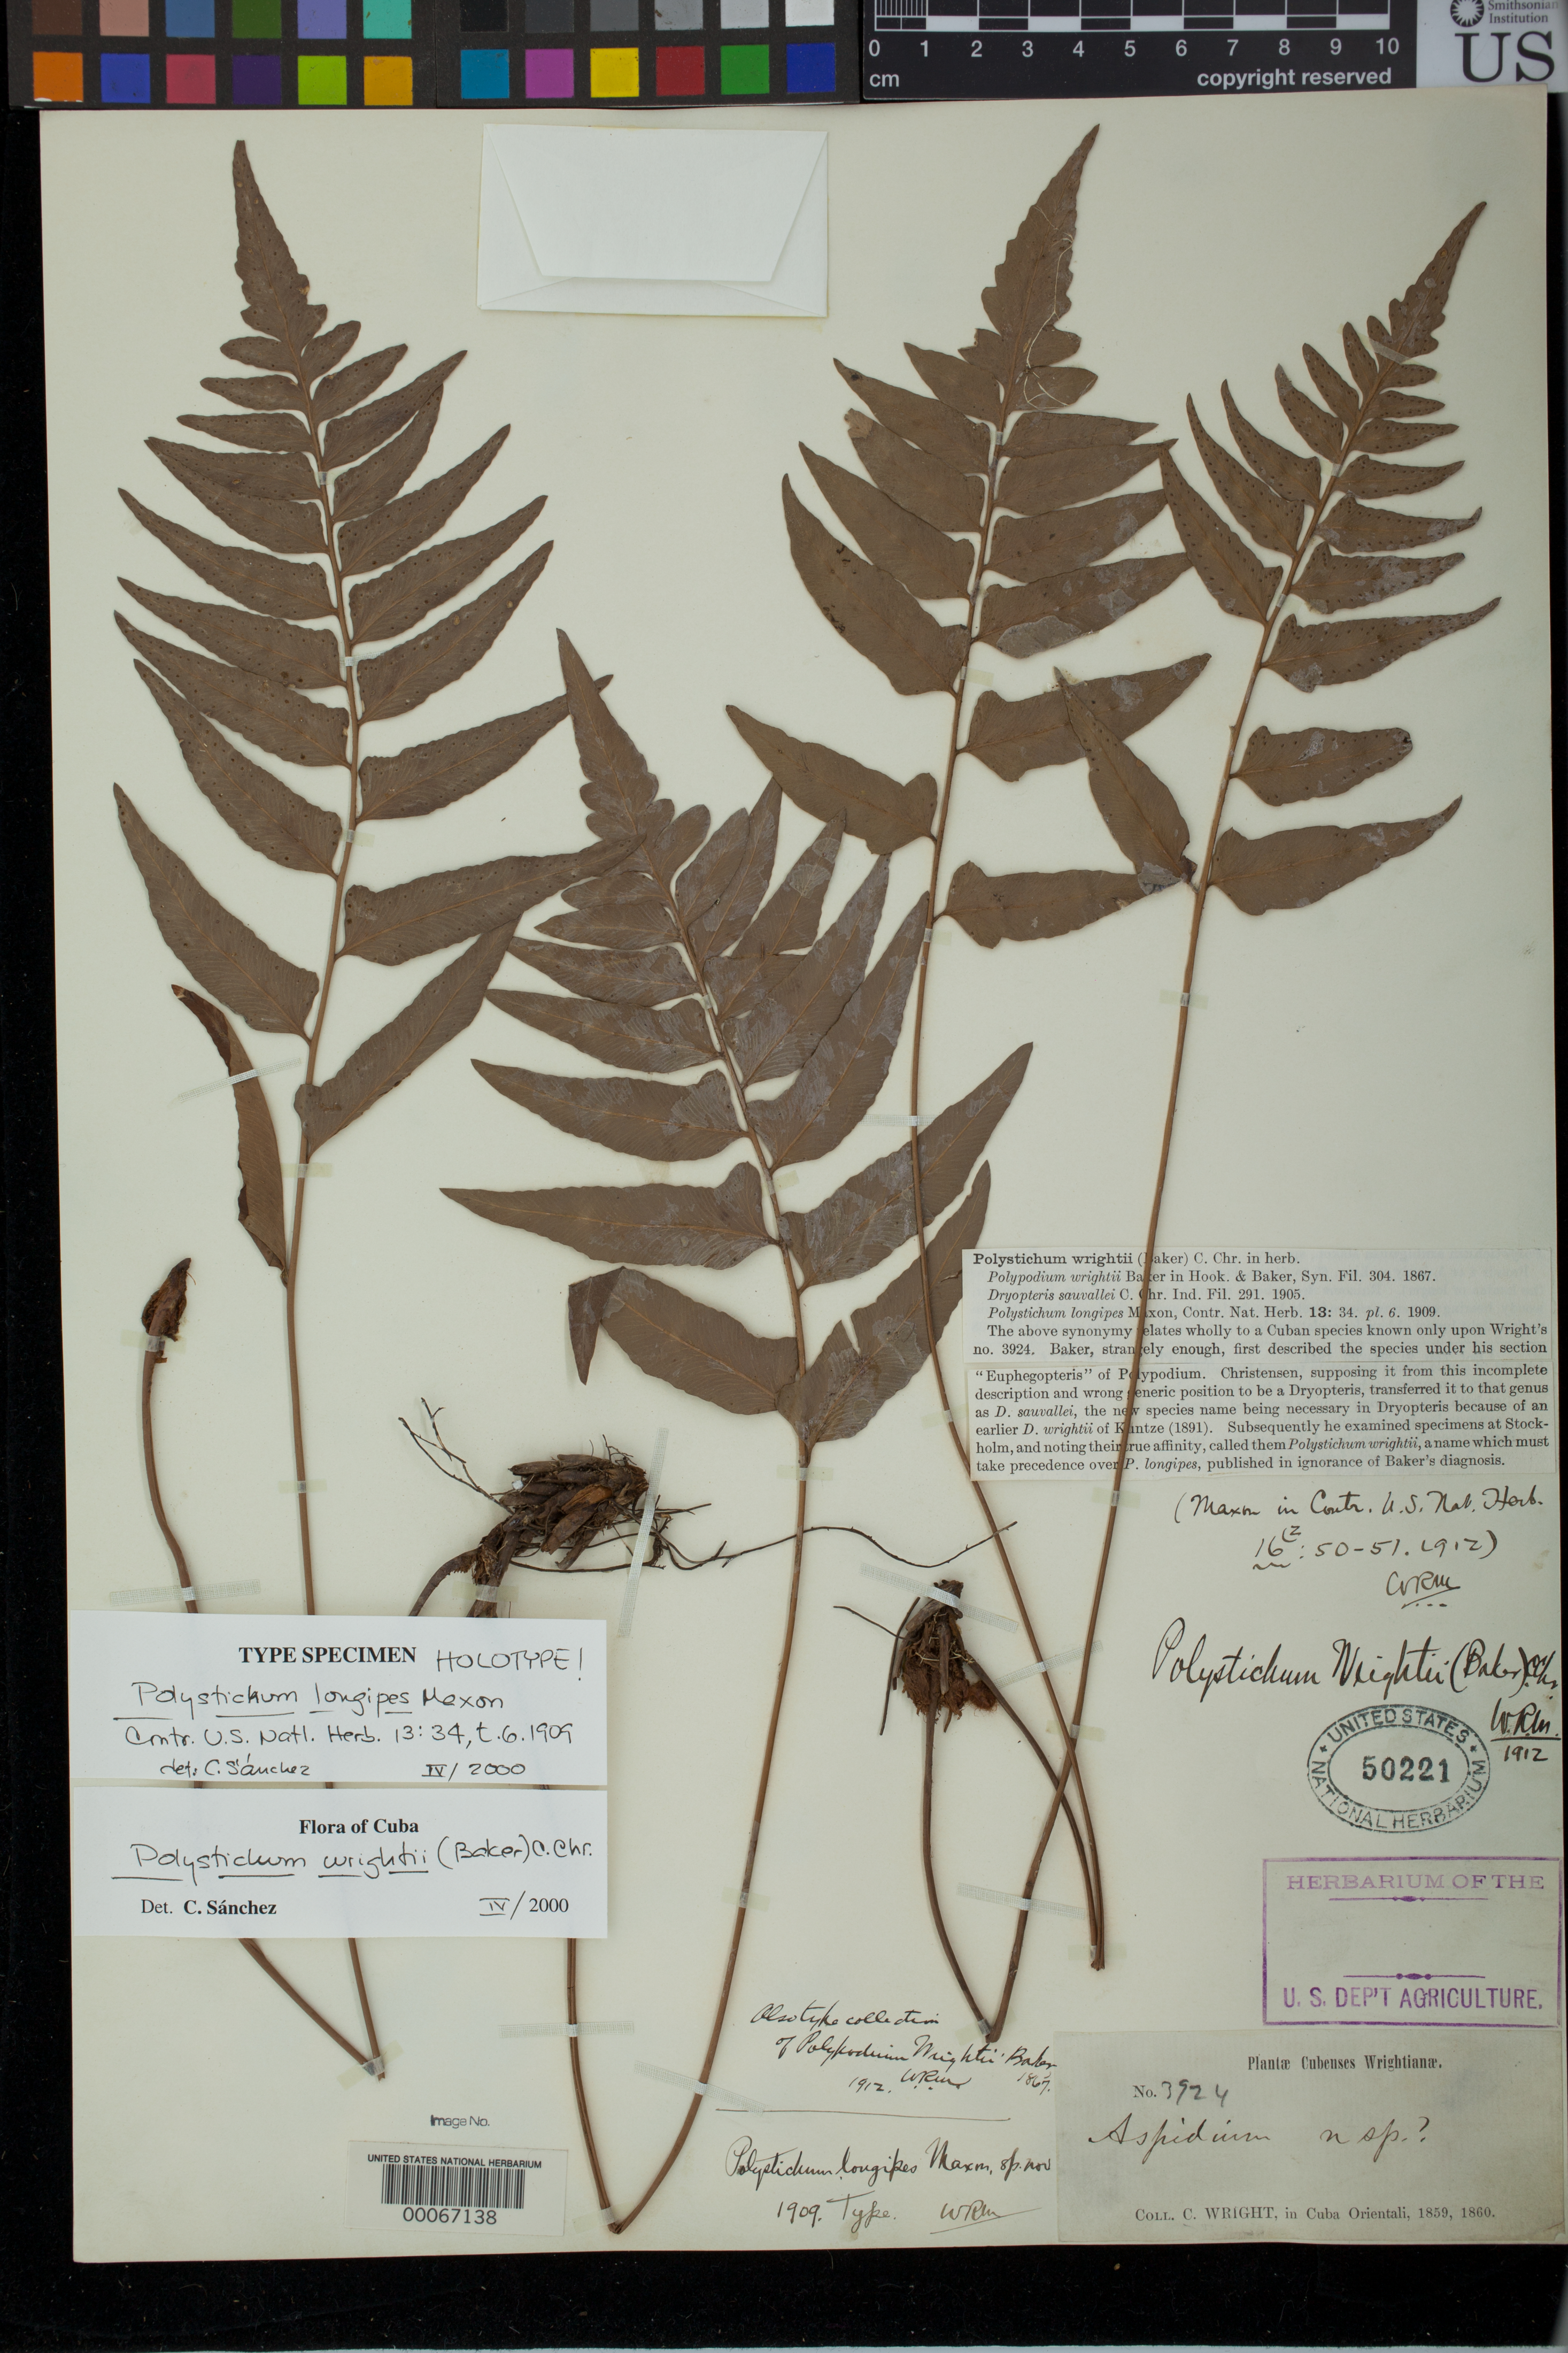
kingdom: Plantae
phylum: Tracheophyta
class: Polypodiopsida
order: Polypodiales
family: Dryopteridaceae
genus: Polystichum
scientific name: Polystichum longipes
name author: Maxon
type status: Holotype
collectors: C. Wright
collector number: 3924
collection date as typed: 1859 to -- --- 1860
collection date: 1859/1860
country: Cuba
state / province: Oriente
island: Greater Antilles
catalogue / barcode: US 50221